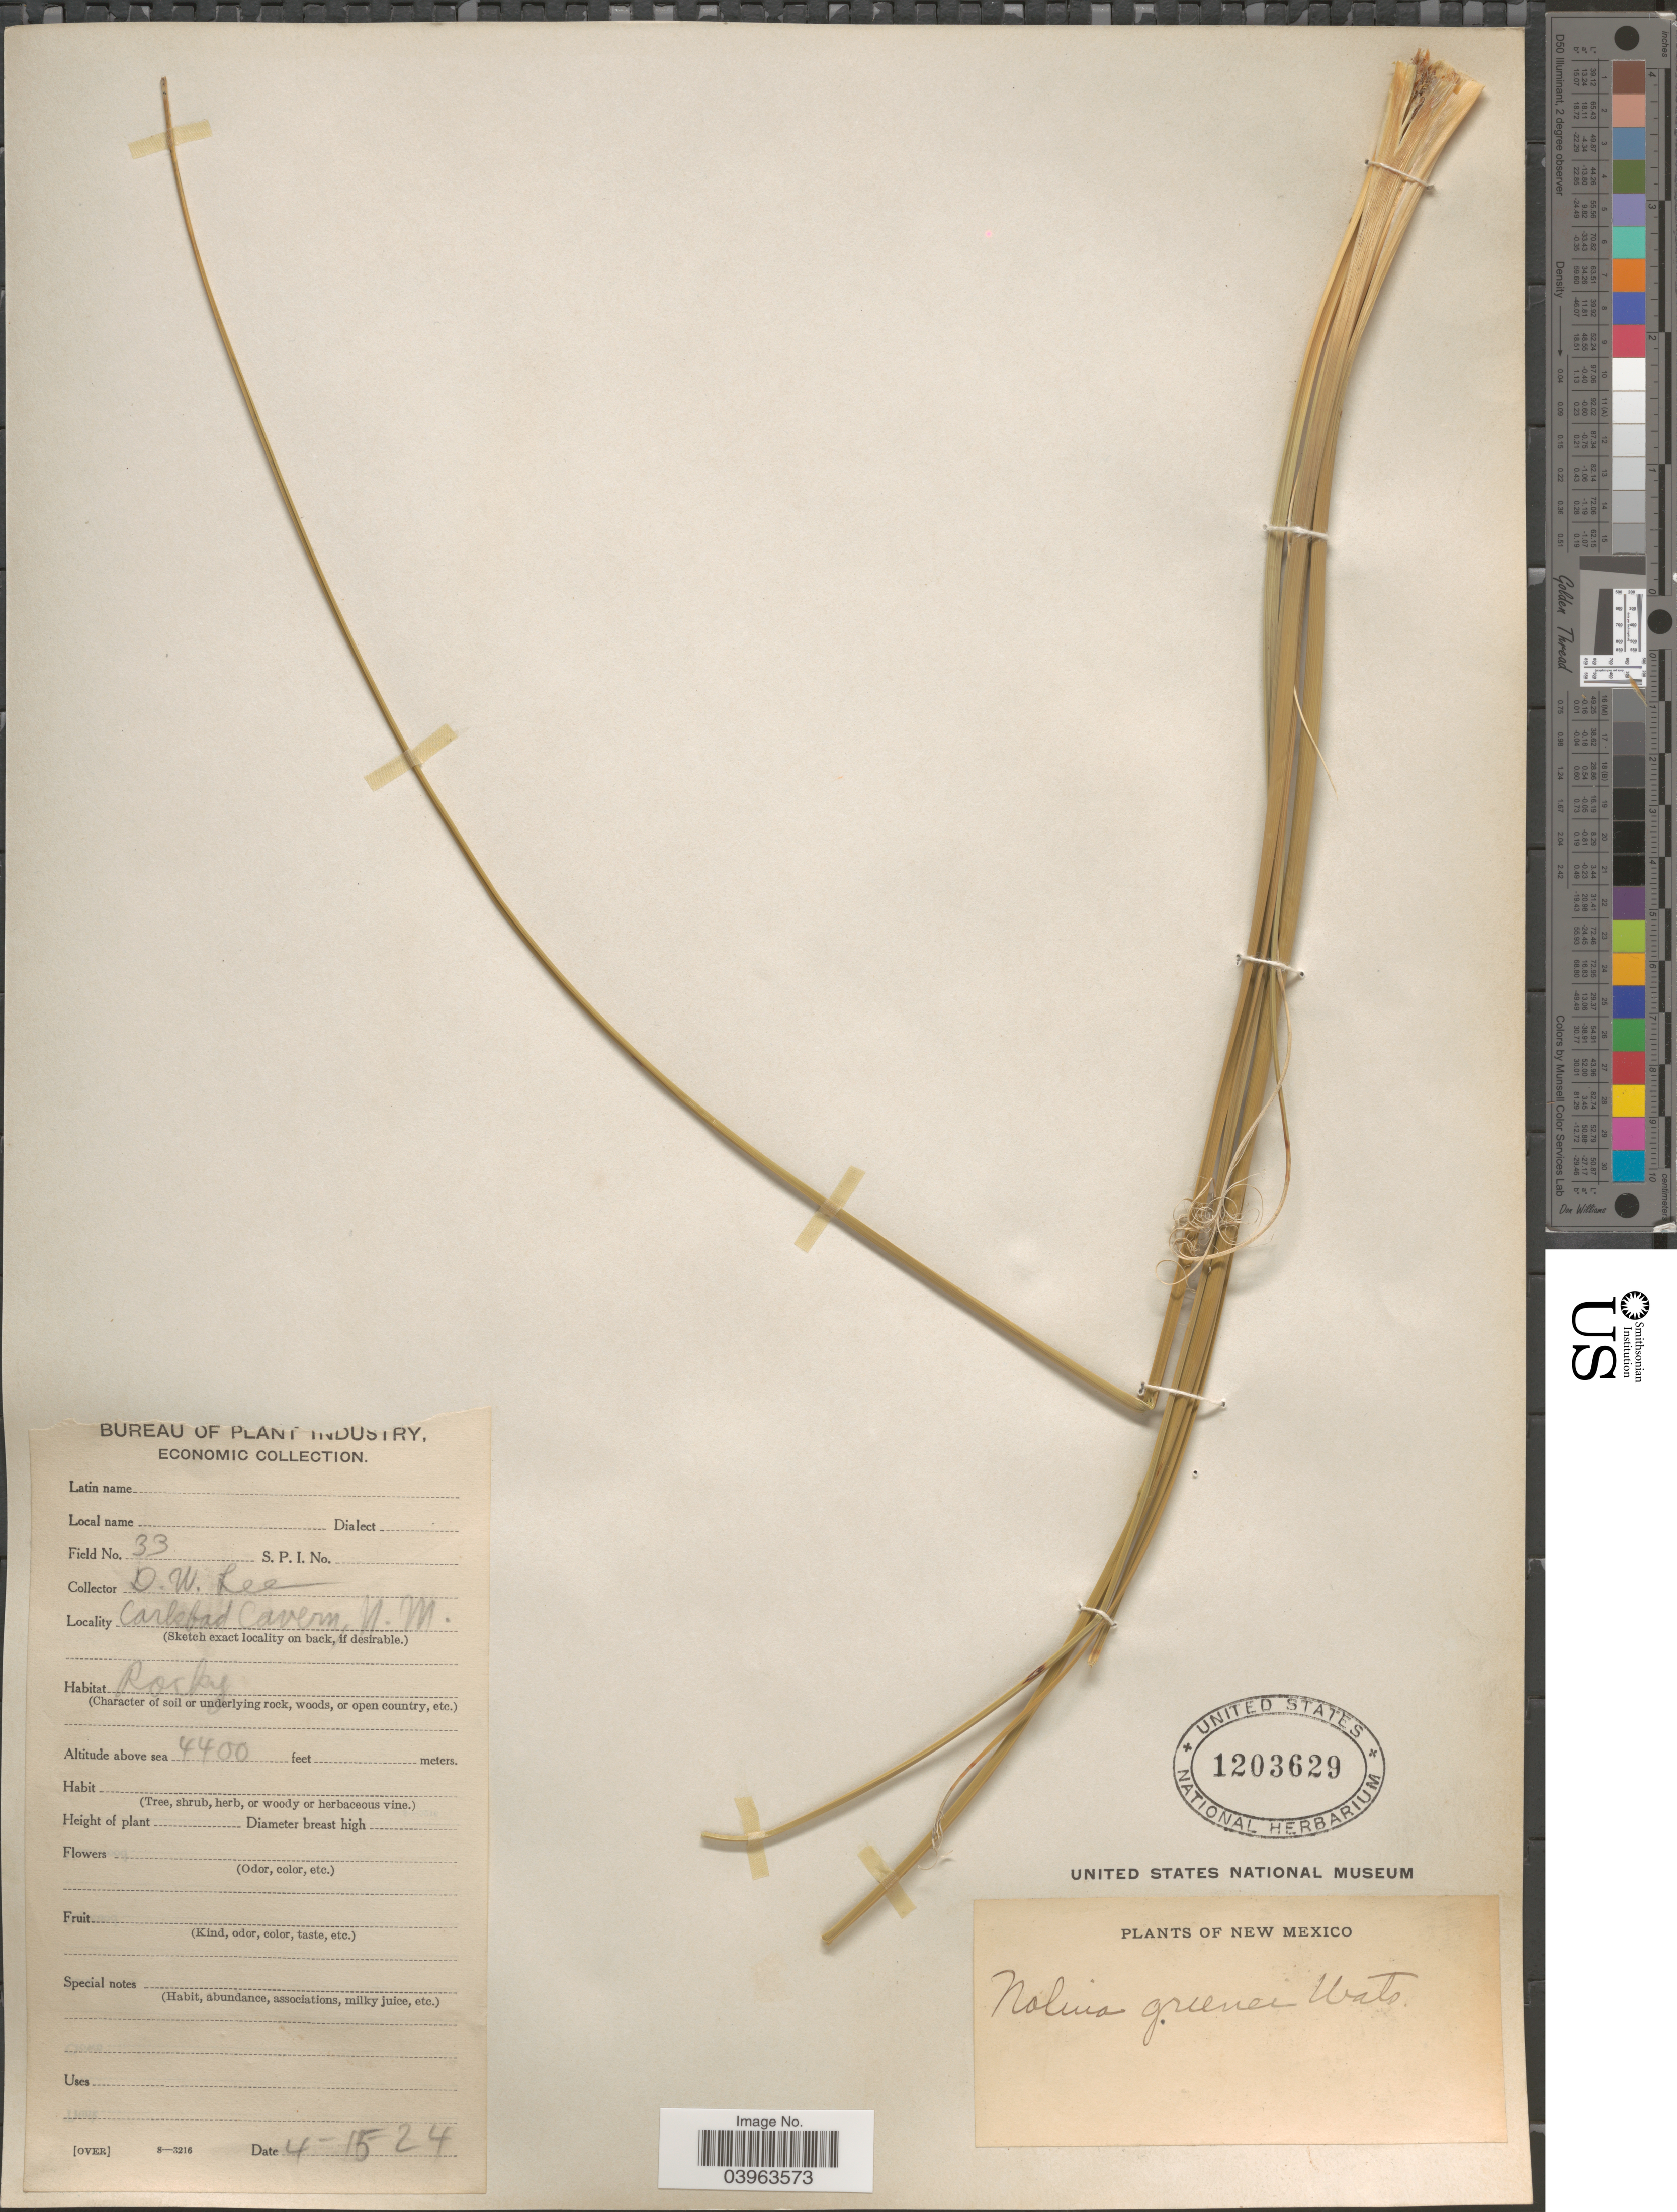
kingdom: Plantae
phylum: Tracheophyta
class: Liliopsida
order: Asparagales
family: Asparagaceae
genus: Nolina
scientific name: Nolina greenei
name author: S. Watson ex Trel.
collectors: D. Lee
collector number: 33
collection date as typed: Transcribed d/m/y: 15/4/24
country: United States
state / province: New Mexico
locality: Carlsbad Cavern.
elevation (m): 1341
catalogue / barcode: US 1203629